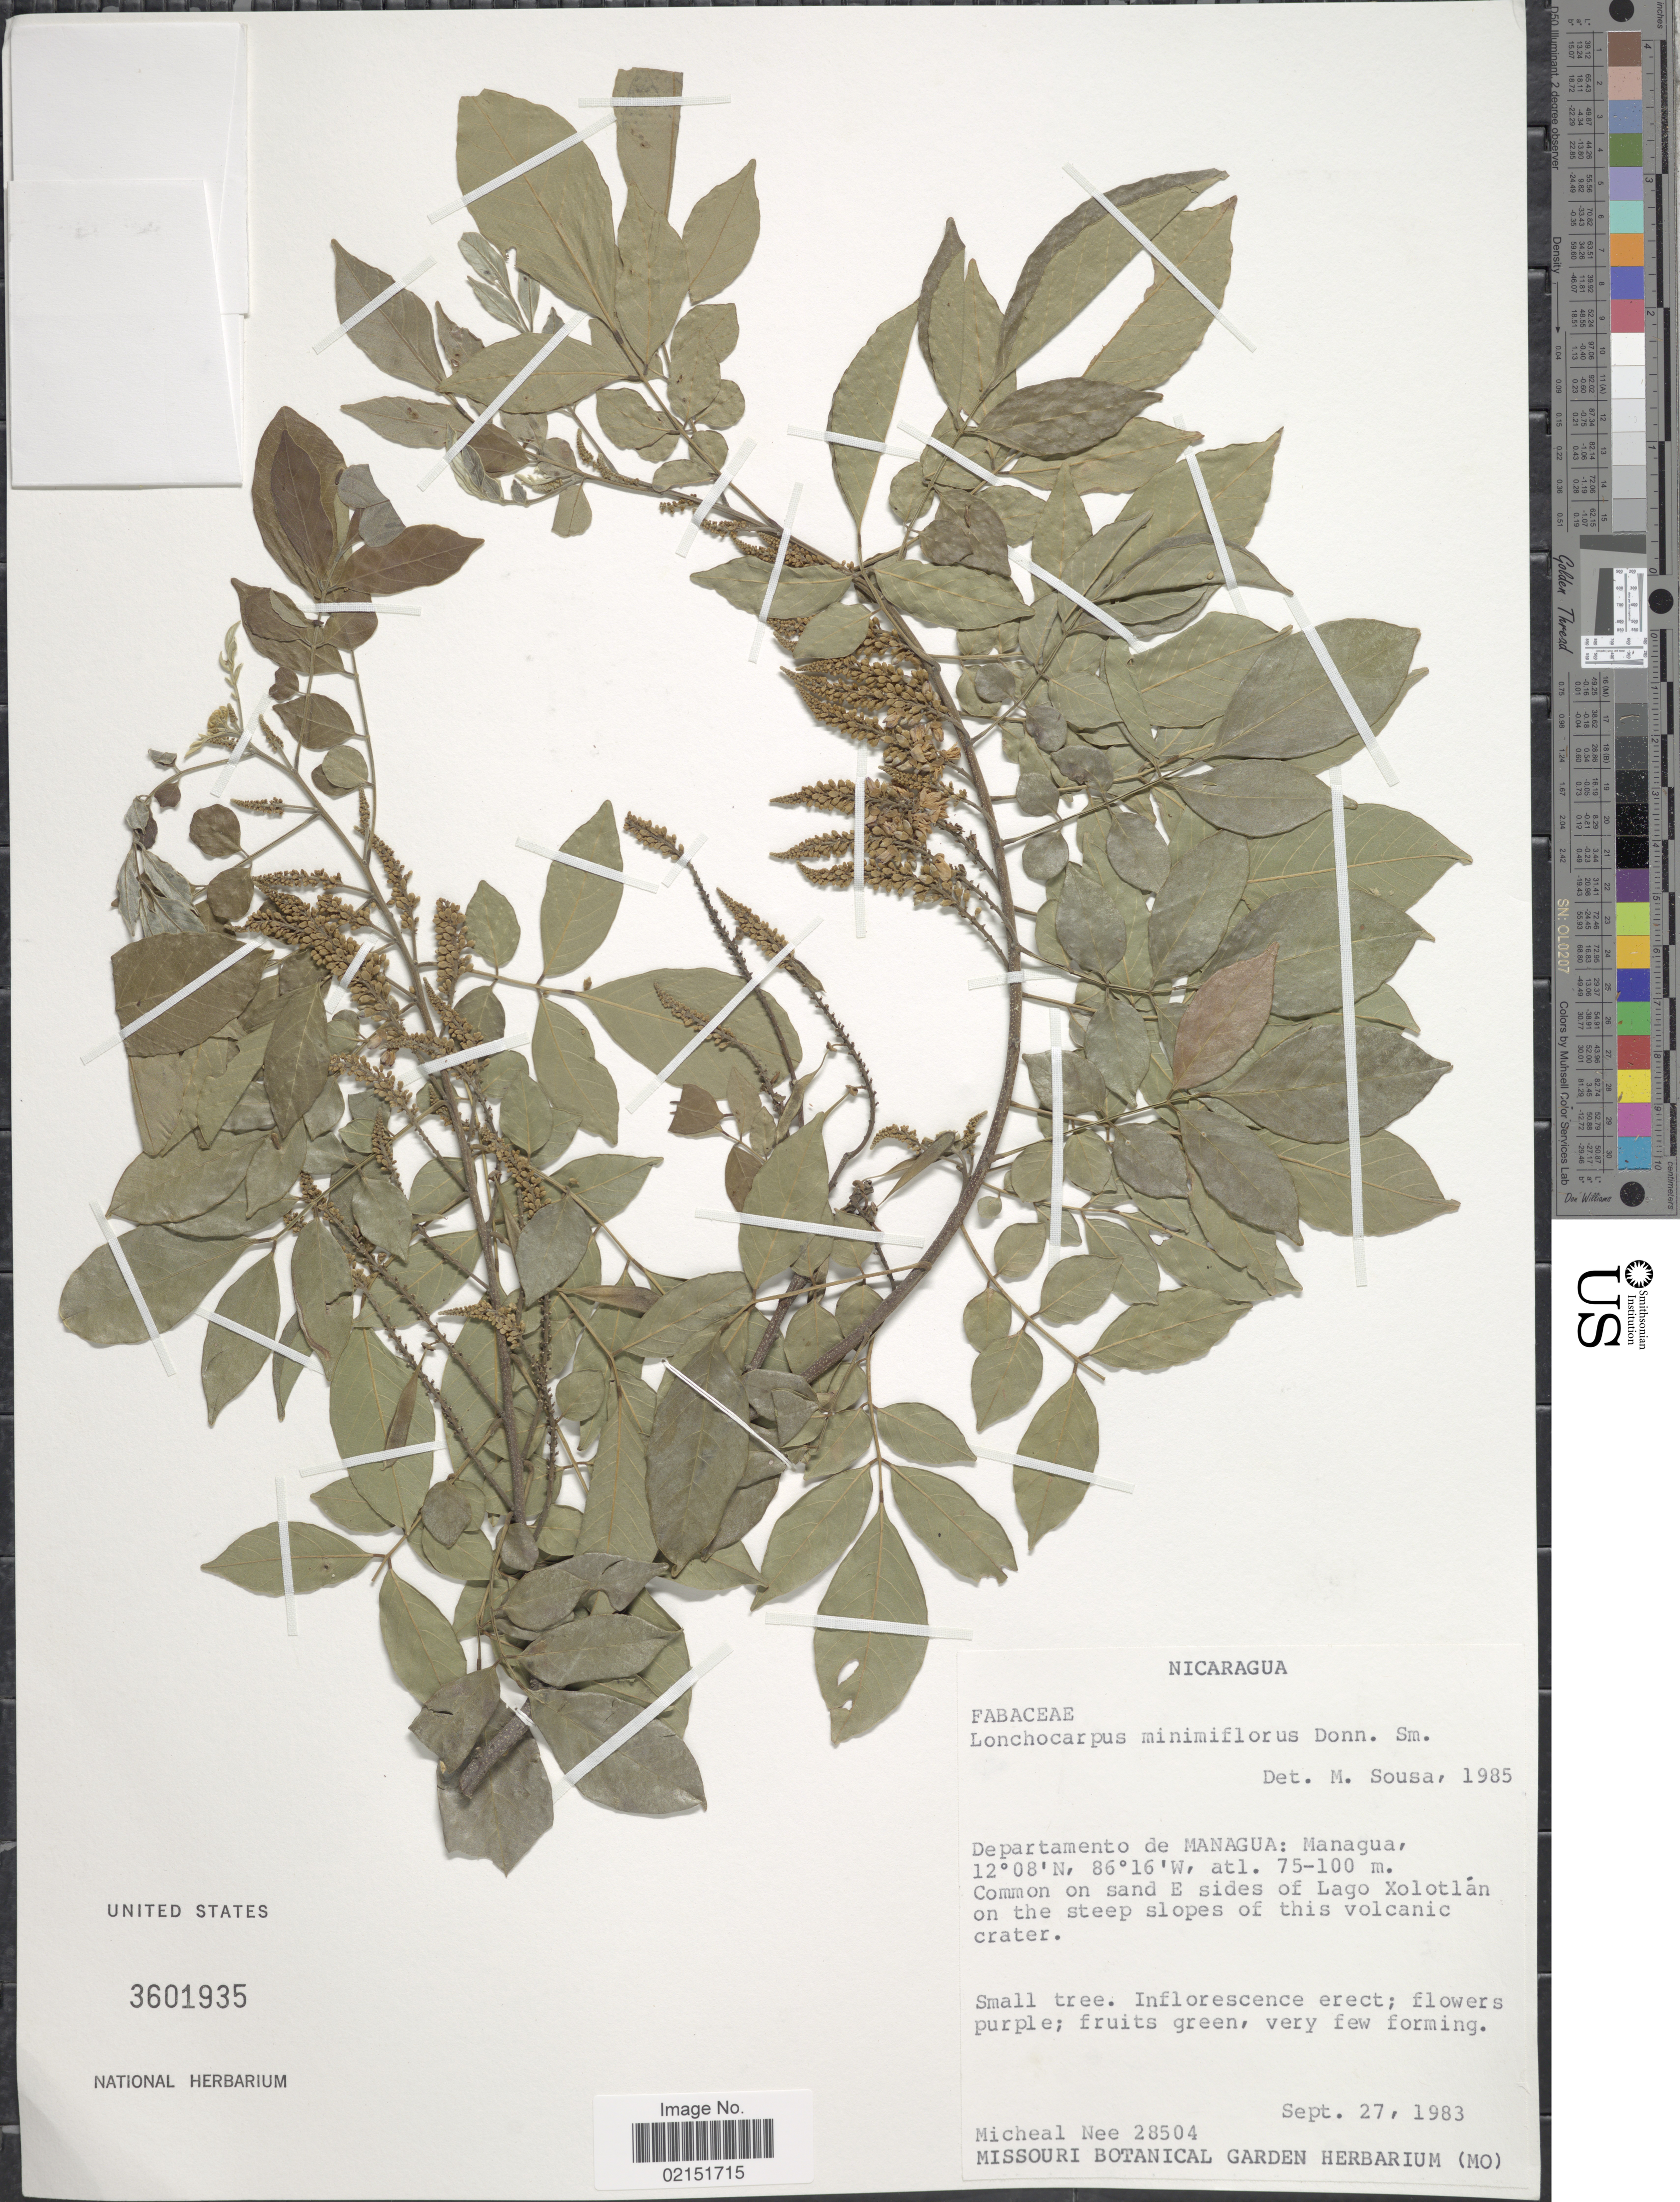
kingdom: Plantae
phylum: Tracheophyta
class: Magnoliopsida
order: Fabales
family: Fabaceae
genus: Lonchocarpus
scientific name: Lonchocarpus minimiflorus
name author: Donn. Sm.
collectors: M. Nee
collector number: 28504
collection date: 1983-09-27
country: Nicaragua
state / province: Managua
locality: Departamento de Managua, Managua, on sand E sides of Lago Xolotlan on the steep slopes of this volcanic crater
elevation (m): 75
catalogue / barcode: US 3601935